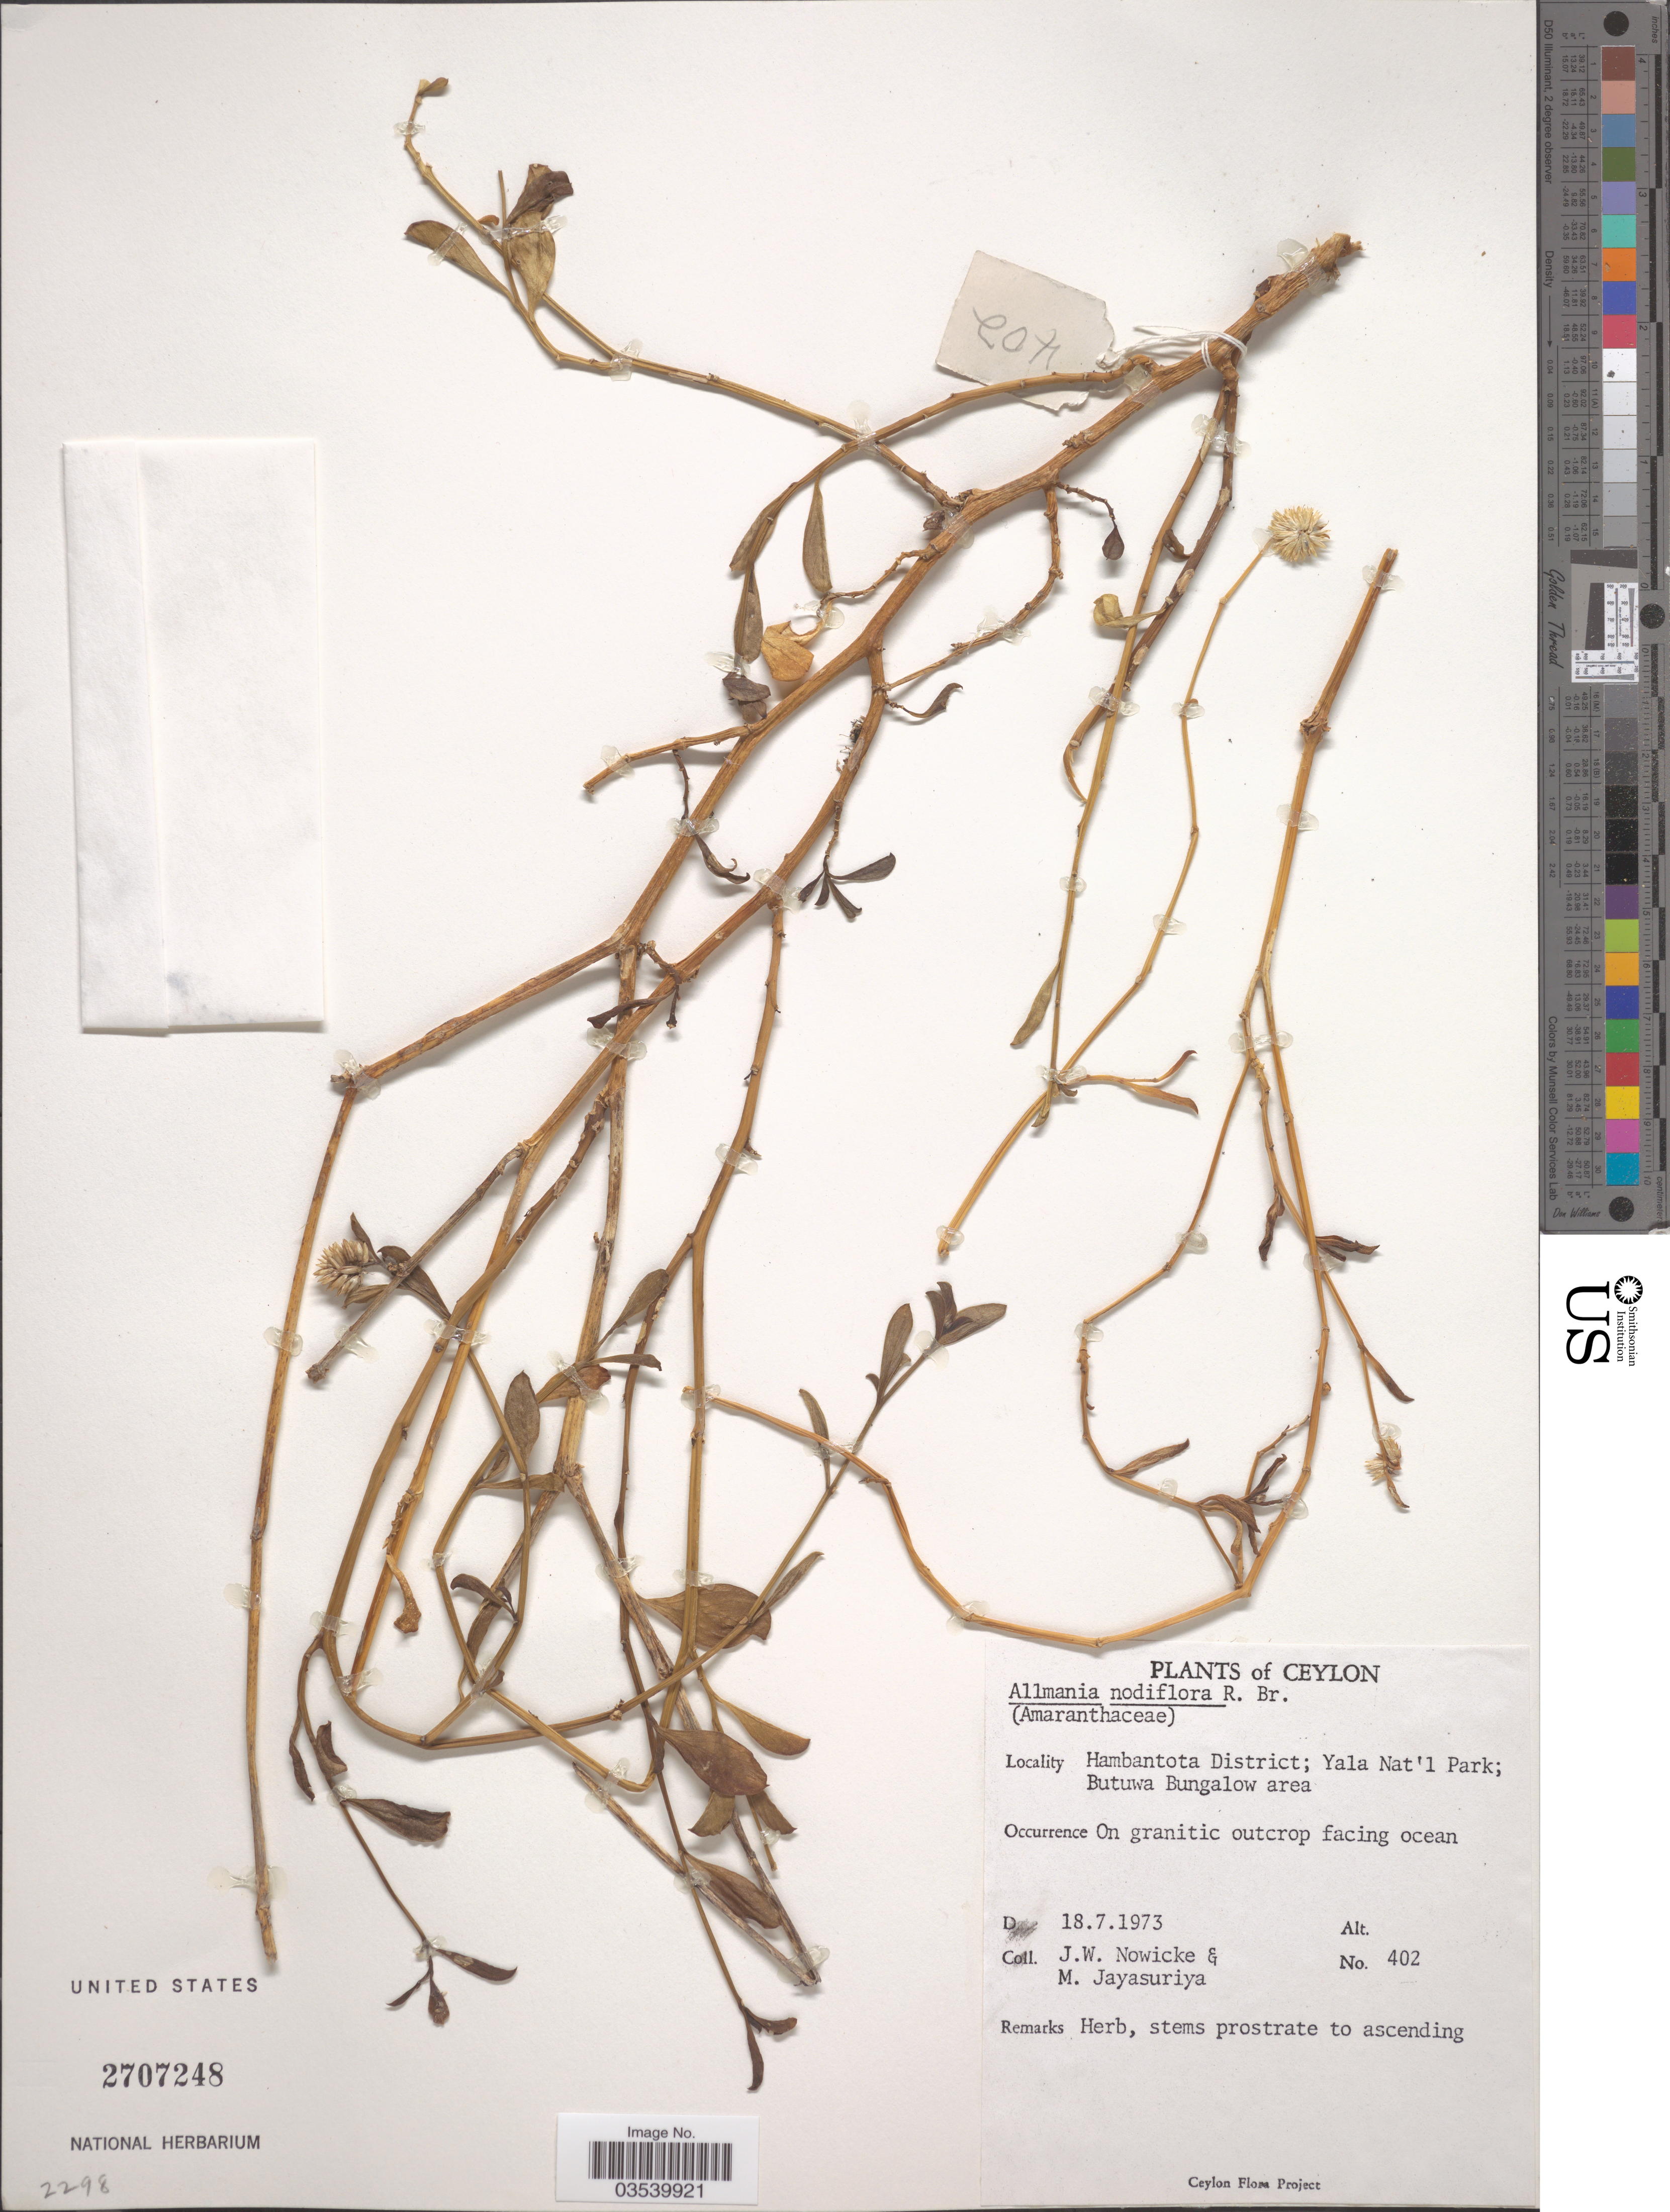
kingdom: Plantae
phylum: Tracheophyta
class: Magnoliopsida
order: Caryophyllales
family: Amaranthaceae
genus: Allmania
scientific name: Allmania nodiflora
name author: (L.) R. Br. ex Wight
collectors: J. W. Nowicke & M. Jayasuriya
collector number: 402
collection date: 1973-07-18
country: Sri Lanka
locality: Ceylon. Hambantota District; Yala Nat'l Park; Butuwa Bungalow area.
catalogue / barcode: US 2707248